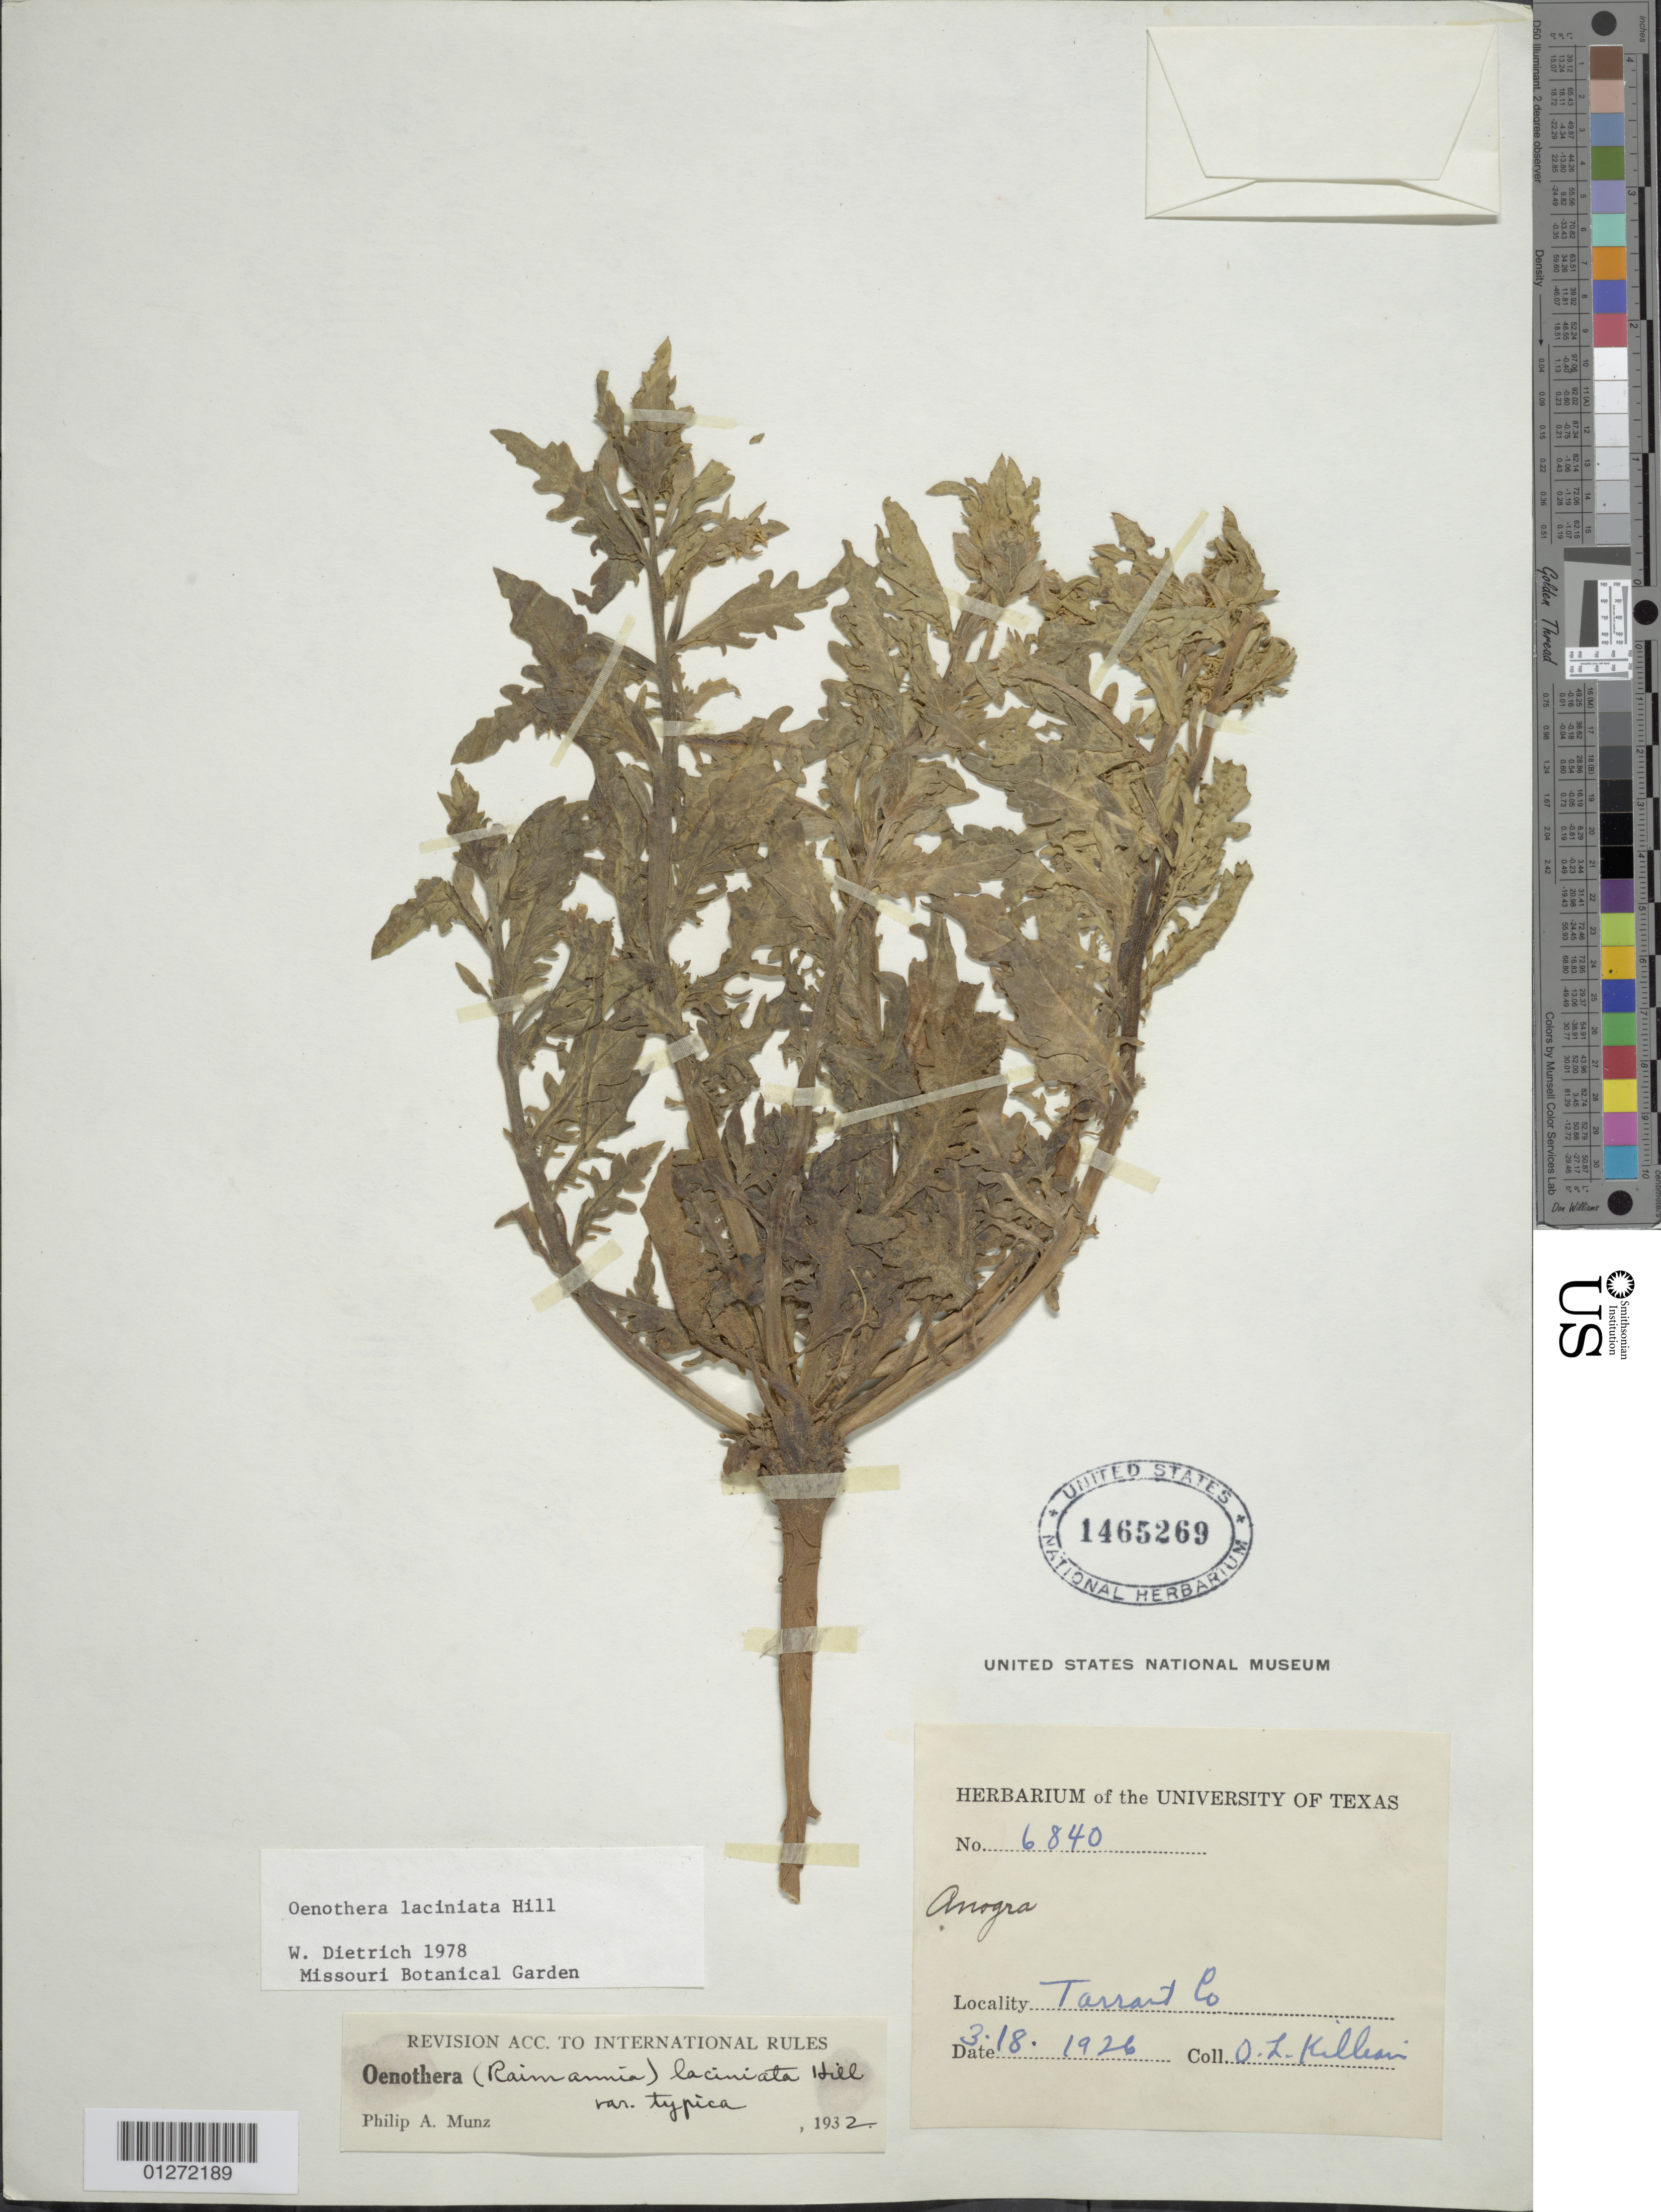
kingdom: Plantae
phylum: Tracheophyta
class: Magnoliopsida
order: Myrtales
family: Onagraceae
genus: Oenothera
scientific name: Oenothera laciniata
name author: Hill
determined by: Dietrich, W.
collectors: O. Killian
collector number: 6840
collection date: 1926-03-18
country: United States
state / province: Texas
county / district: Tarrant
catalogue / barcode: US 1465269